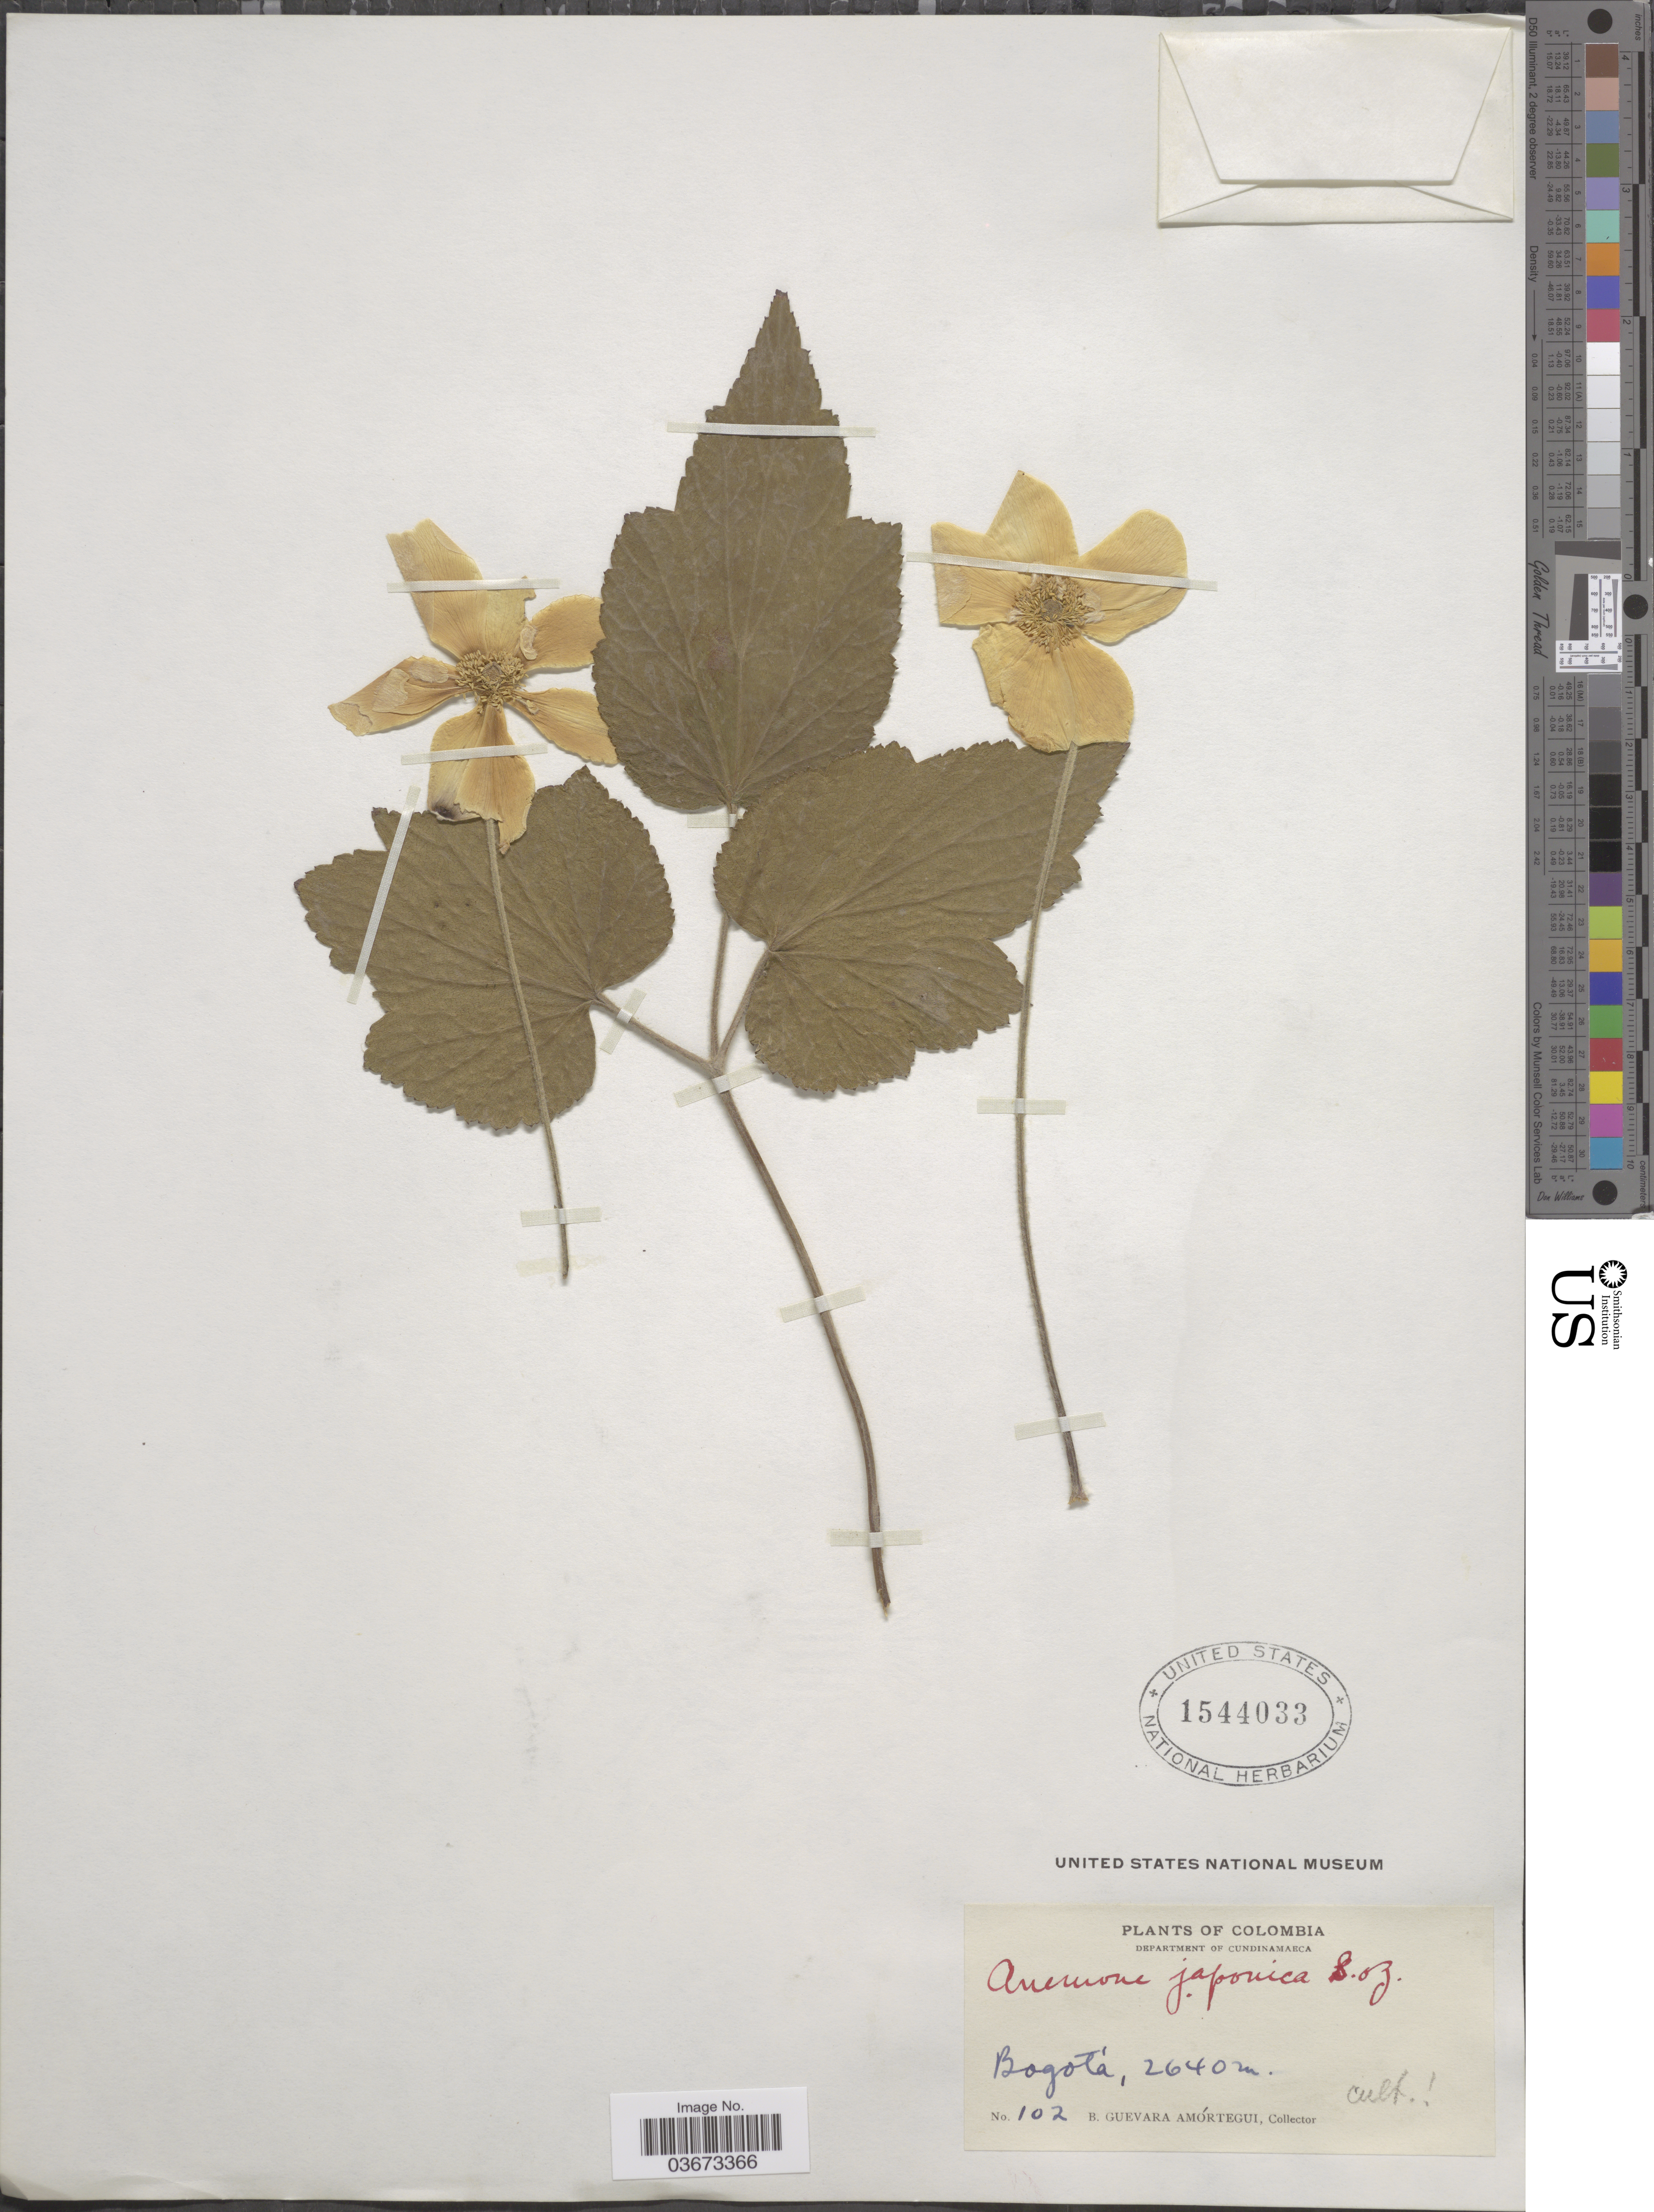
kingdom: Plantae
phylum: Tracheophyta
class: Magnoliopsida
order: Ranunculales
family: Ranunculaceae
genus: Anemone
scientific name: Anemone japonica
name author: Houtt.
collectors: B. Guevara Amortegui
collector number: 102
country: Colombia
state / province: Cundinamarca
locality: Department of Cundinamarca. Bogotá.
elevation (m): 2640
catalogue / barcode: US 1544033